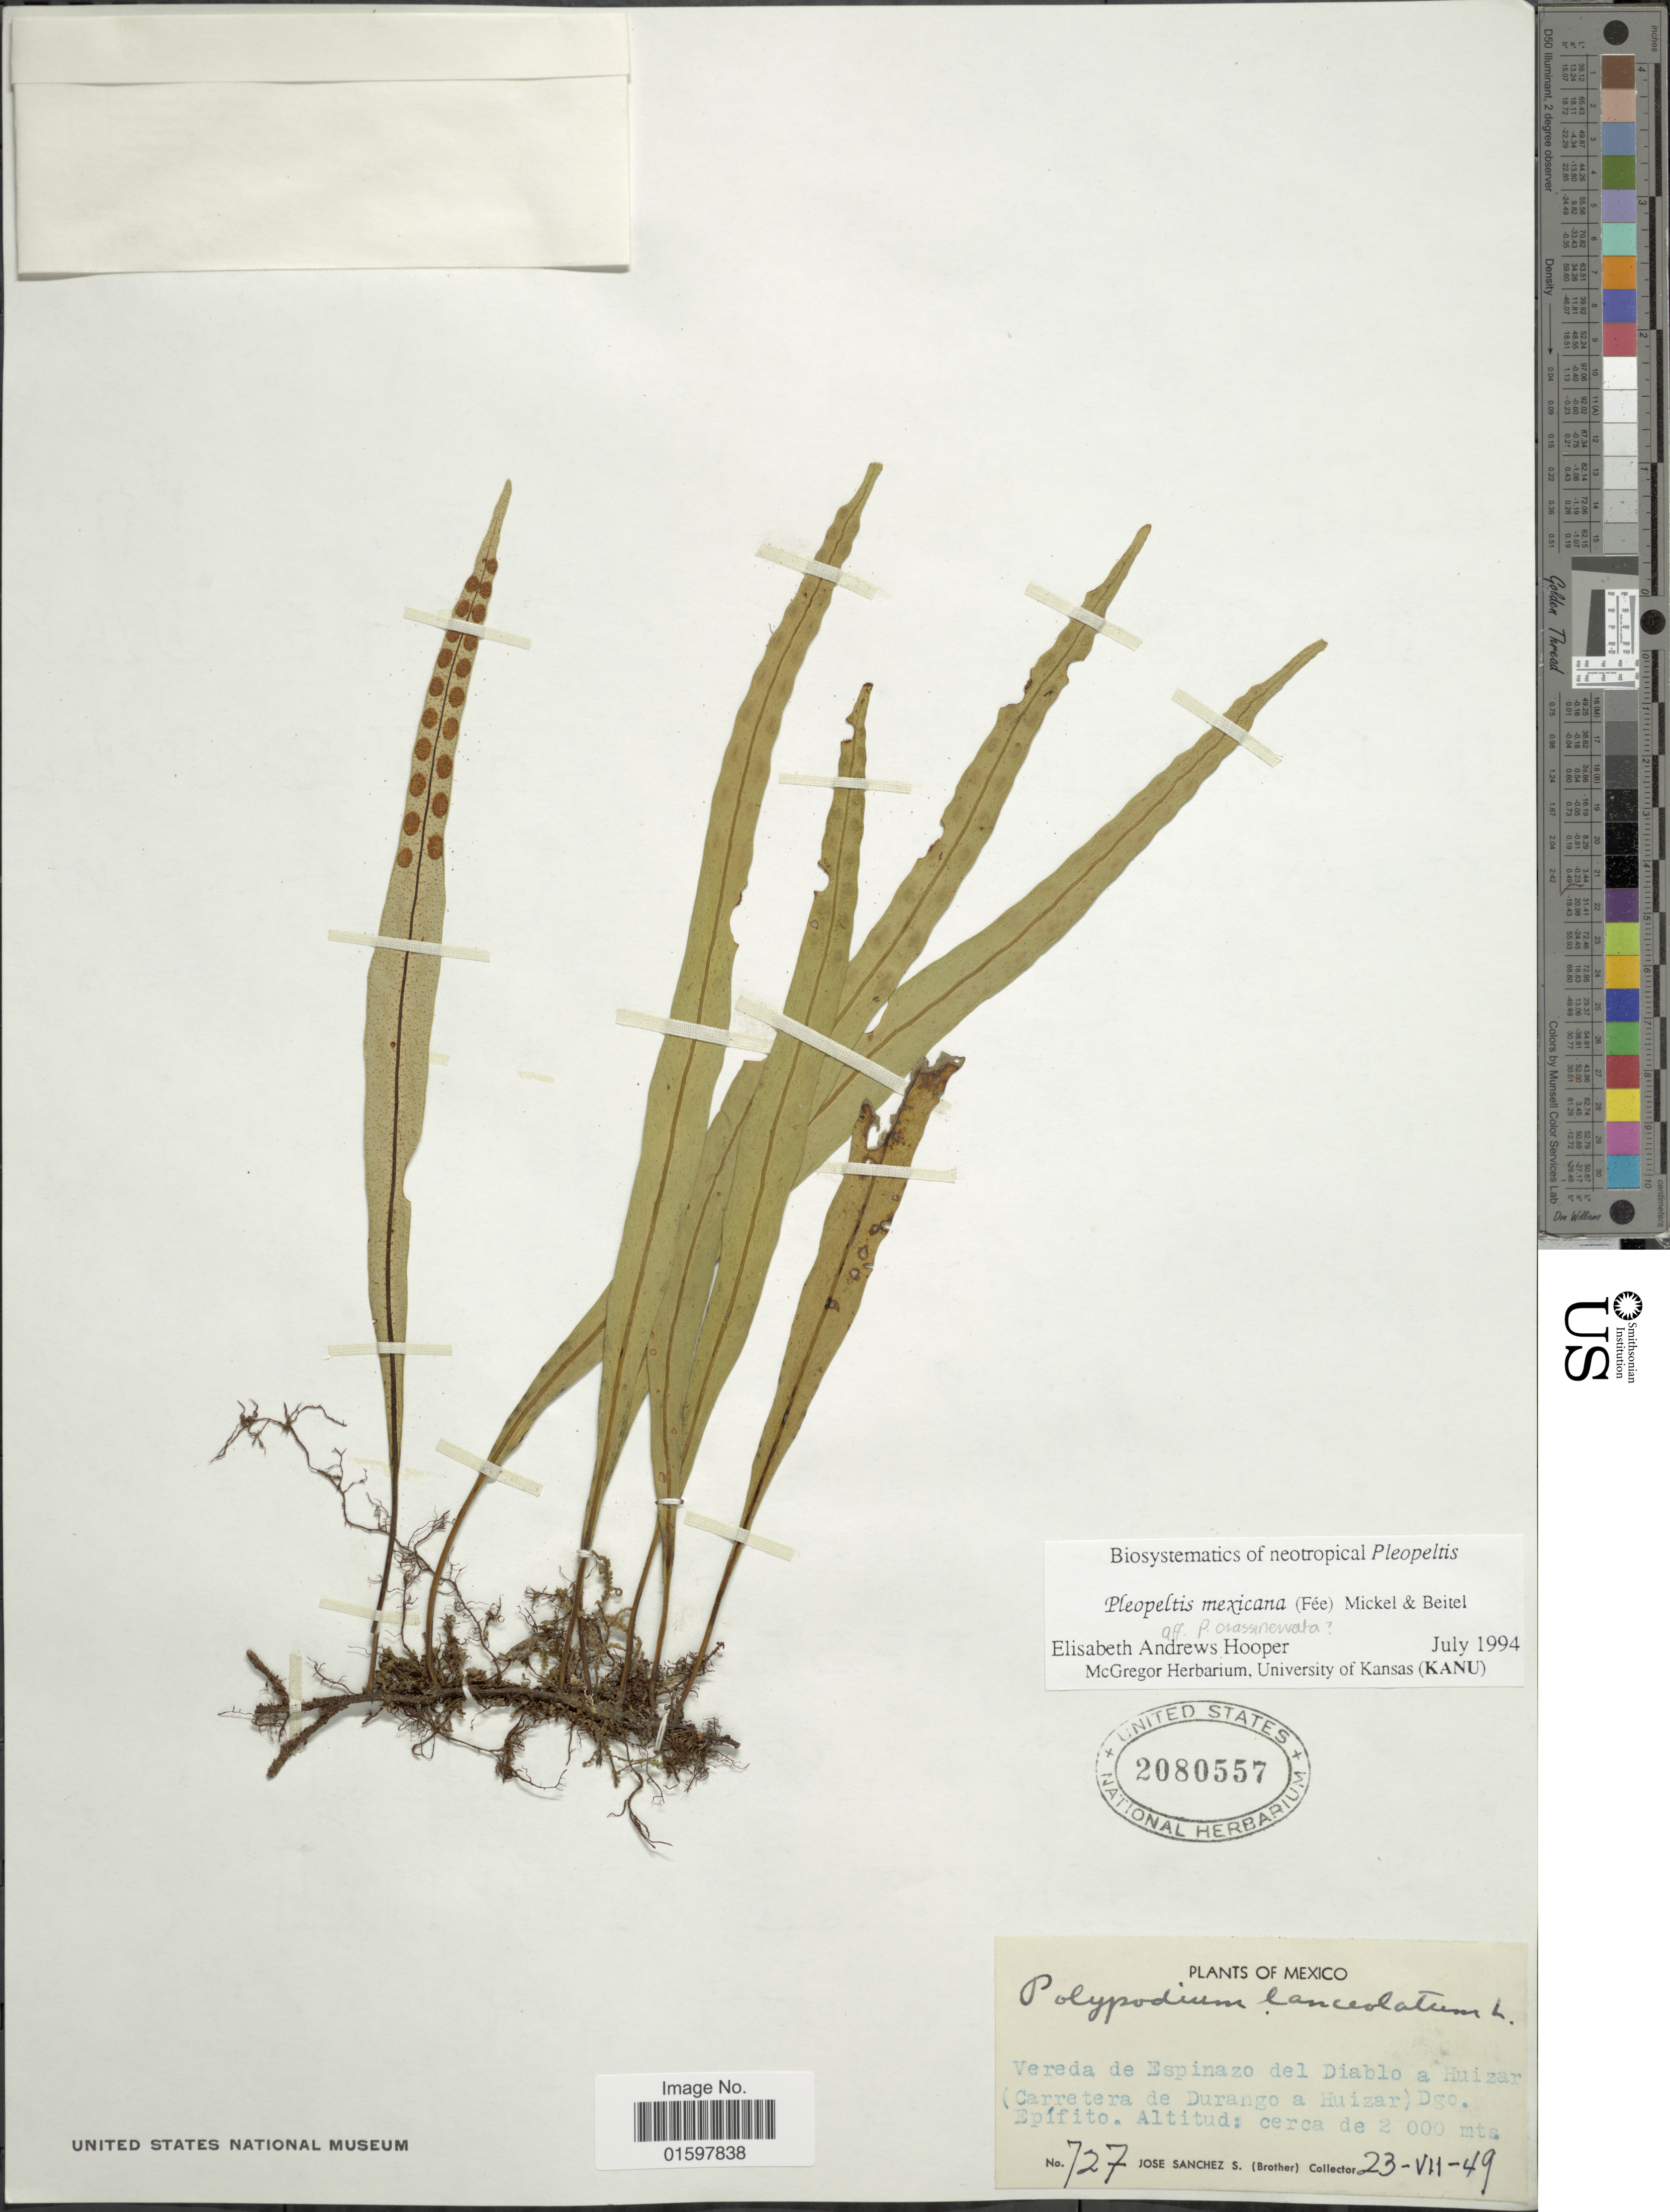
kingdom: Plantae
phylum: Tracheophyta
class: Polypodiopsida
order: Polypodiales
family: Polypodiaceae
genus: Pleopeltis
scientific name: Pleopeltis mexicana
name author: (Fée) Mickel & Beitel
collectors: J. Sanchez S.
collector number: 727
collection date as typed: Transcribed d/m/y: 23/7/49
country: Mexico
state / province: Durango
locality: Vereda de Espinazo del Diablo a Huizar (Carretera de Durango a Huizar).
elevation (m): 2000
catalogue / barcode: US 2080557